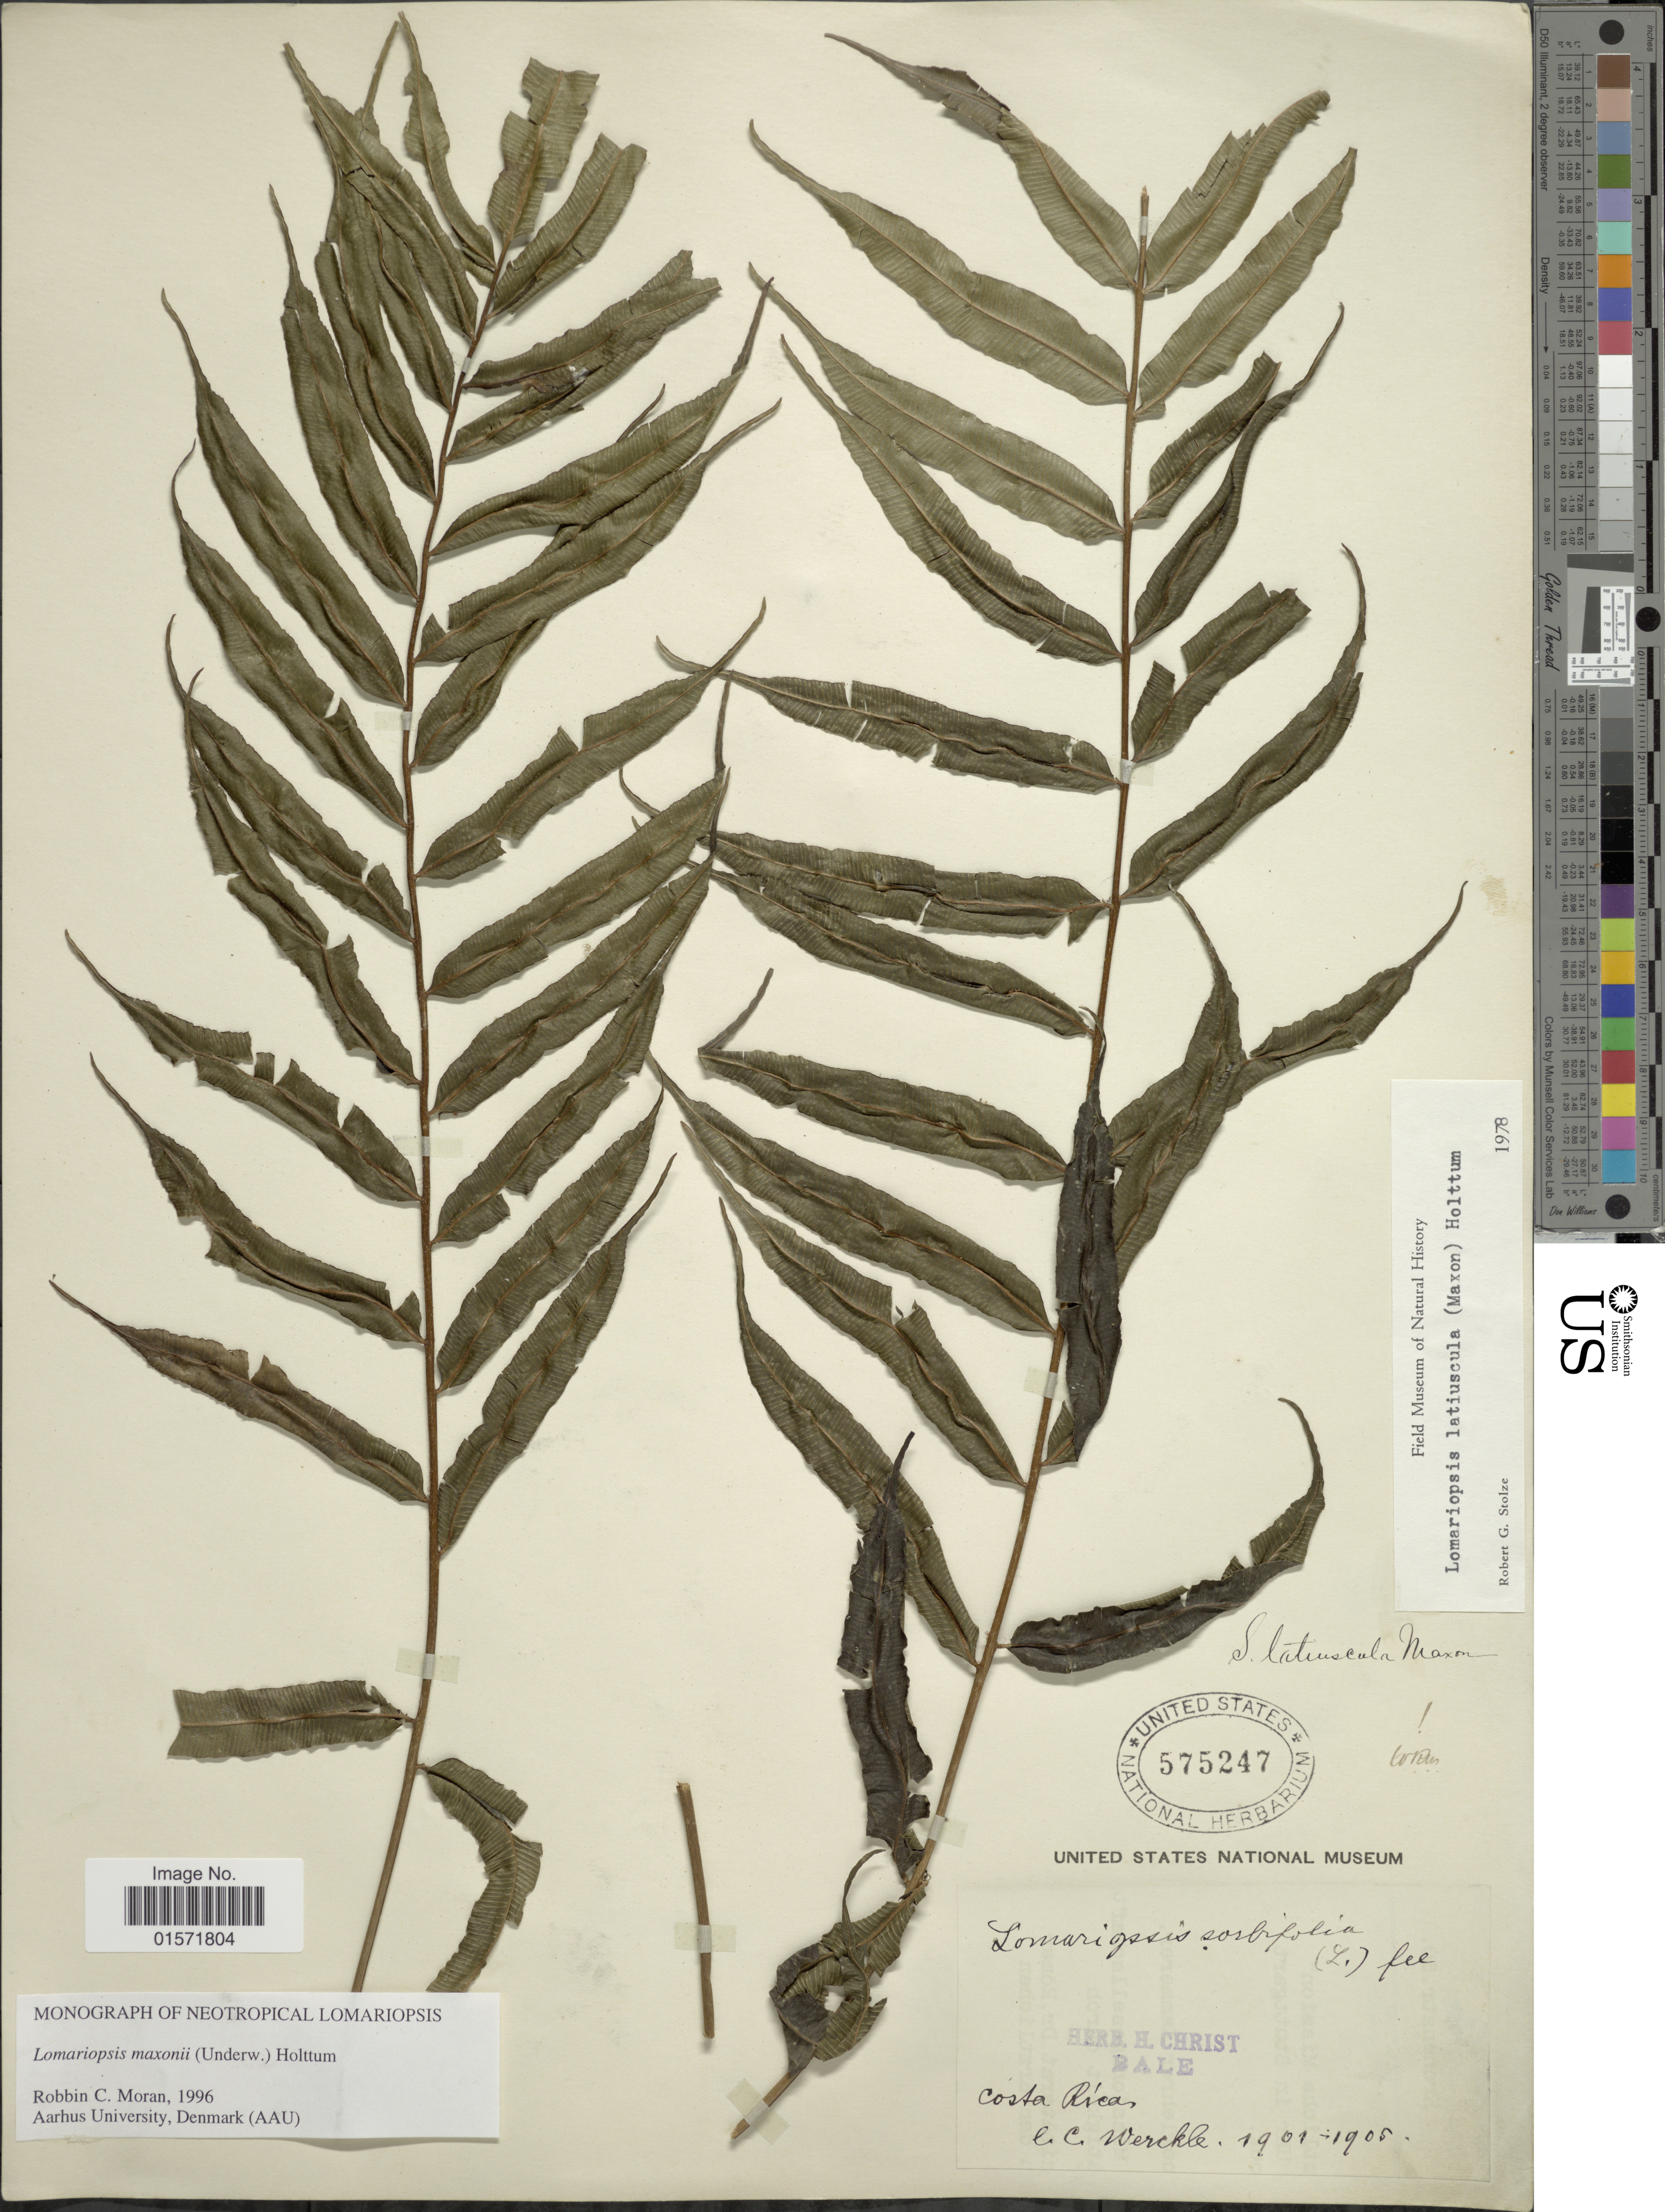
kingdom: Plantae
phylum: Tracheophyta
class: Polypodiopsida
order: Polypodiales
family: Lomariopsidaceae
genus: Lomariopsis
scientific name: Lomariopsis latiuscula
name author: (Maxon) Holttum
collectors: C. C Wercklé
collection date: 1901/1905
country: Costa Rica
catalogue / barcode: US 575247